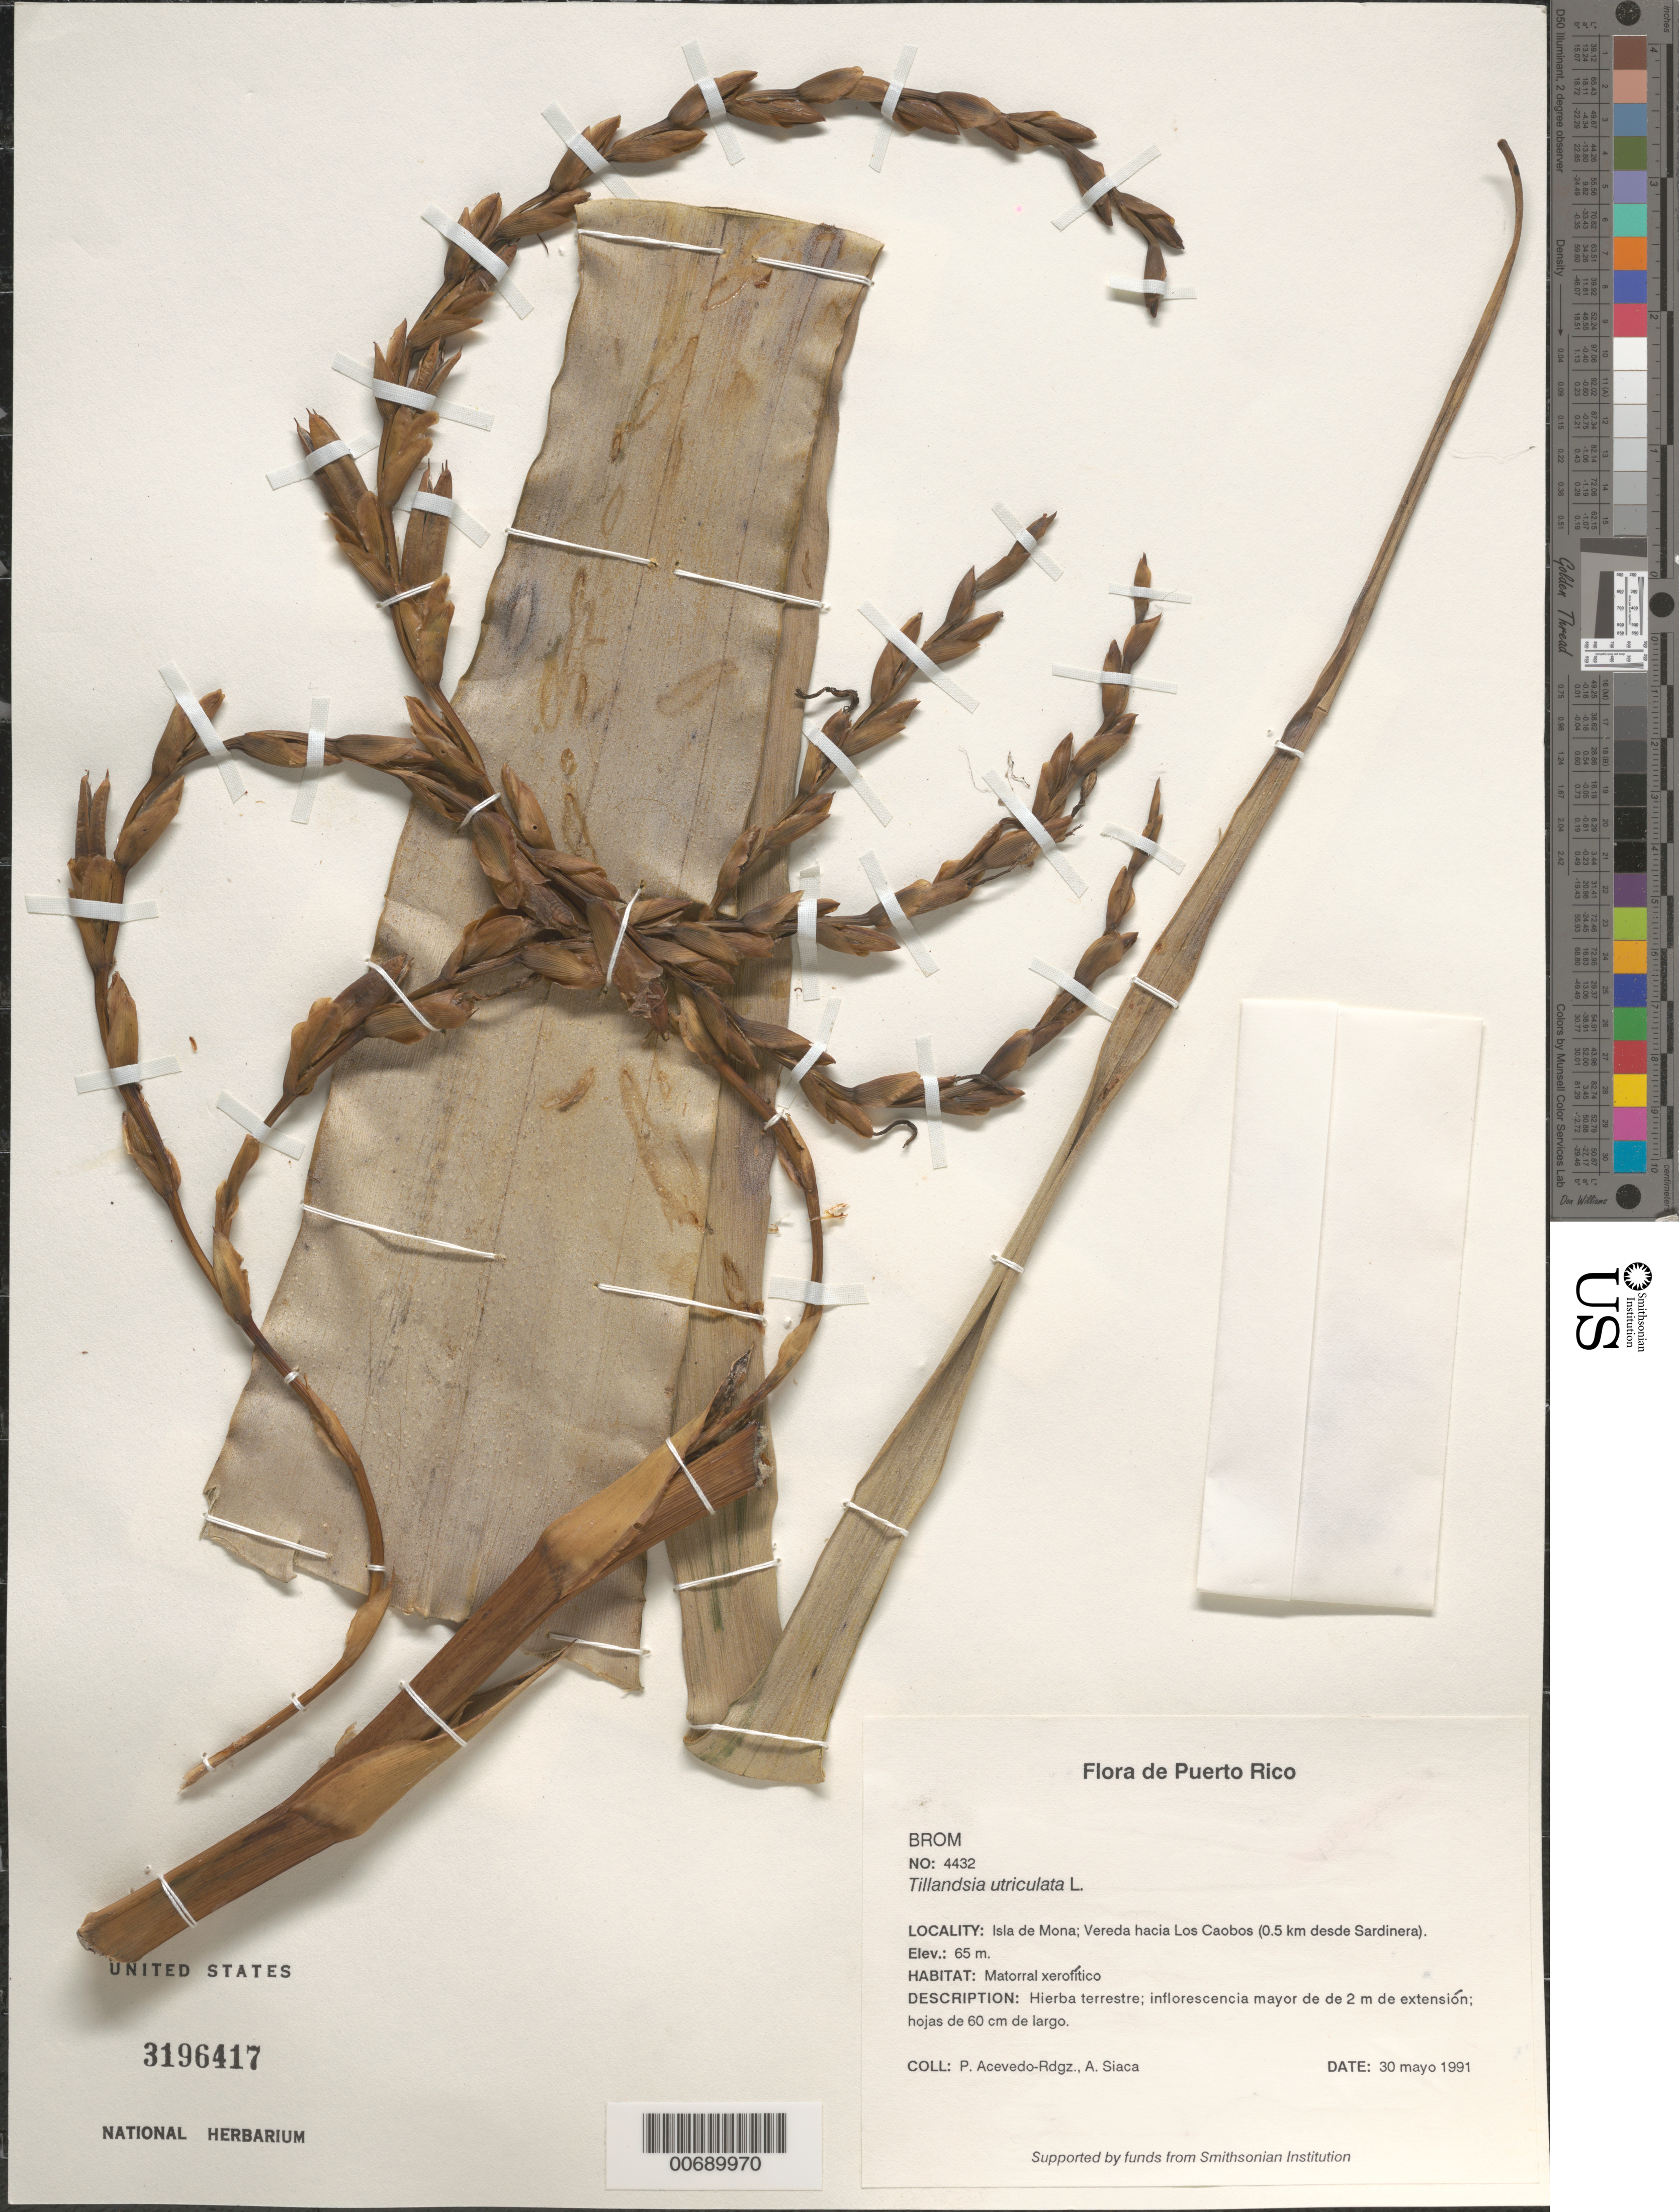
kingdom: Plantae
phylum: Tracheophyta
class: Liliopsida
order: Poales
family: Bromeliaceae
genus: Tillandsia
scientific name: Tillandsia utriculata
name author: L.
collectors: P. Acevedo-Rodr. & A. Siaca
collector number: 4432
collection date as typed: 30 May 1991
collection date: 1991-05-30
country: Puerto Rico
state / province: Mayaguëz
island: Mona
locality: Isla de Mona; Vereda hacia Los Caobos (0.5 km desde Sardinera).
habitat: Matorral xerofitico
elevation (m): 65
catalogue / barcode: US 3196417